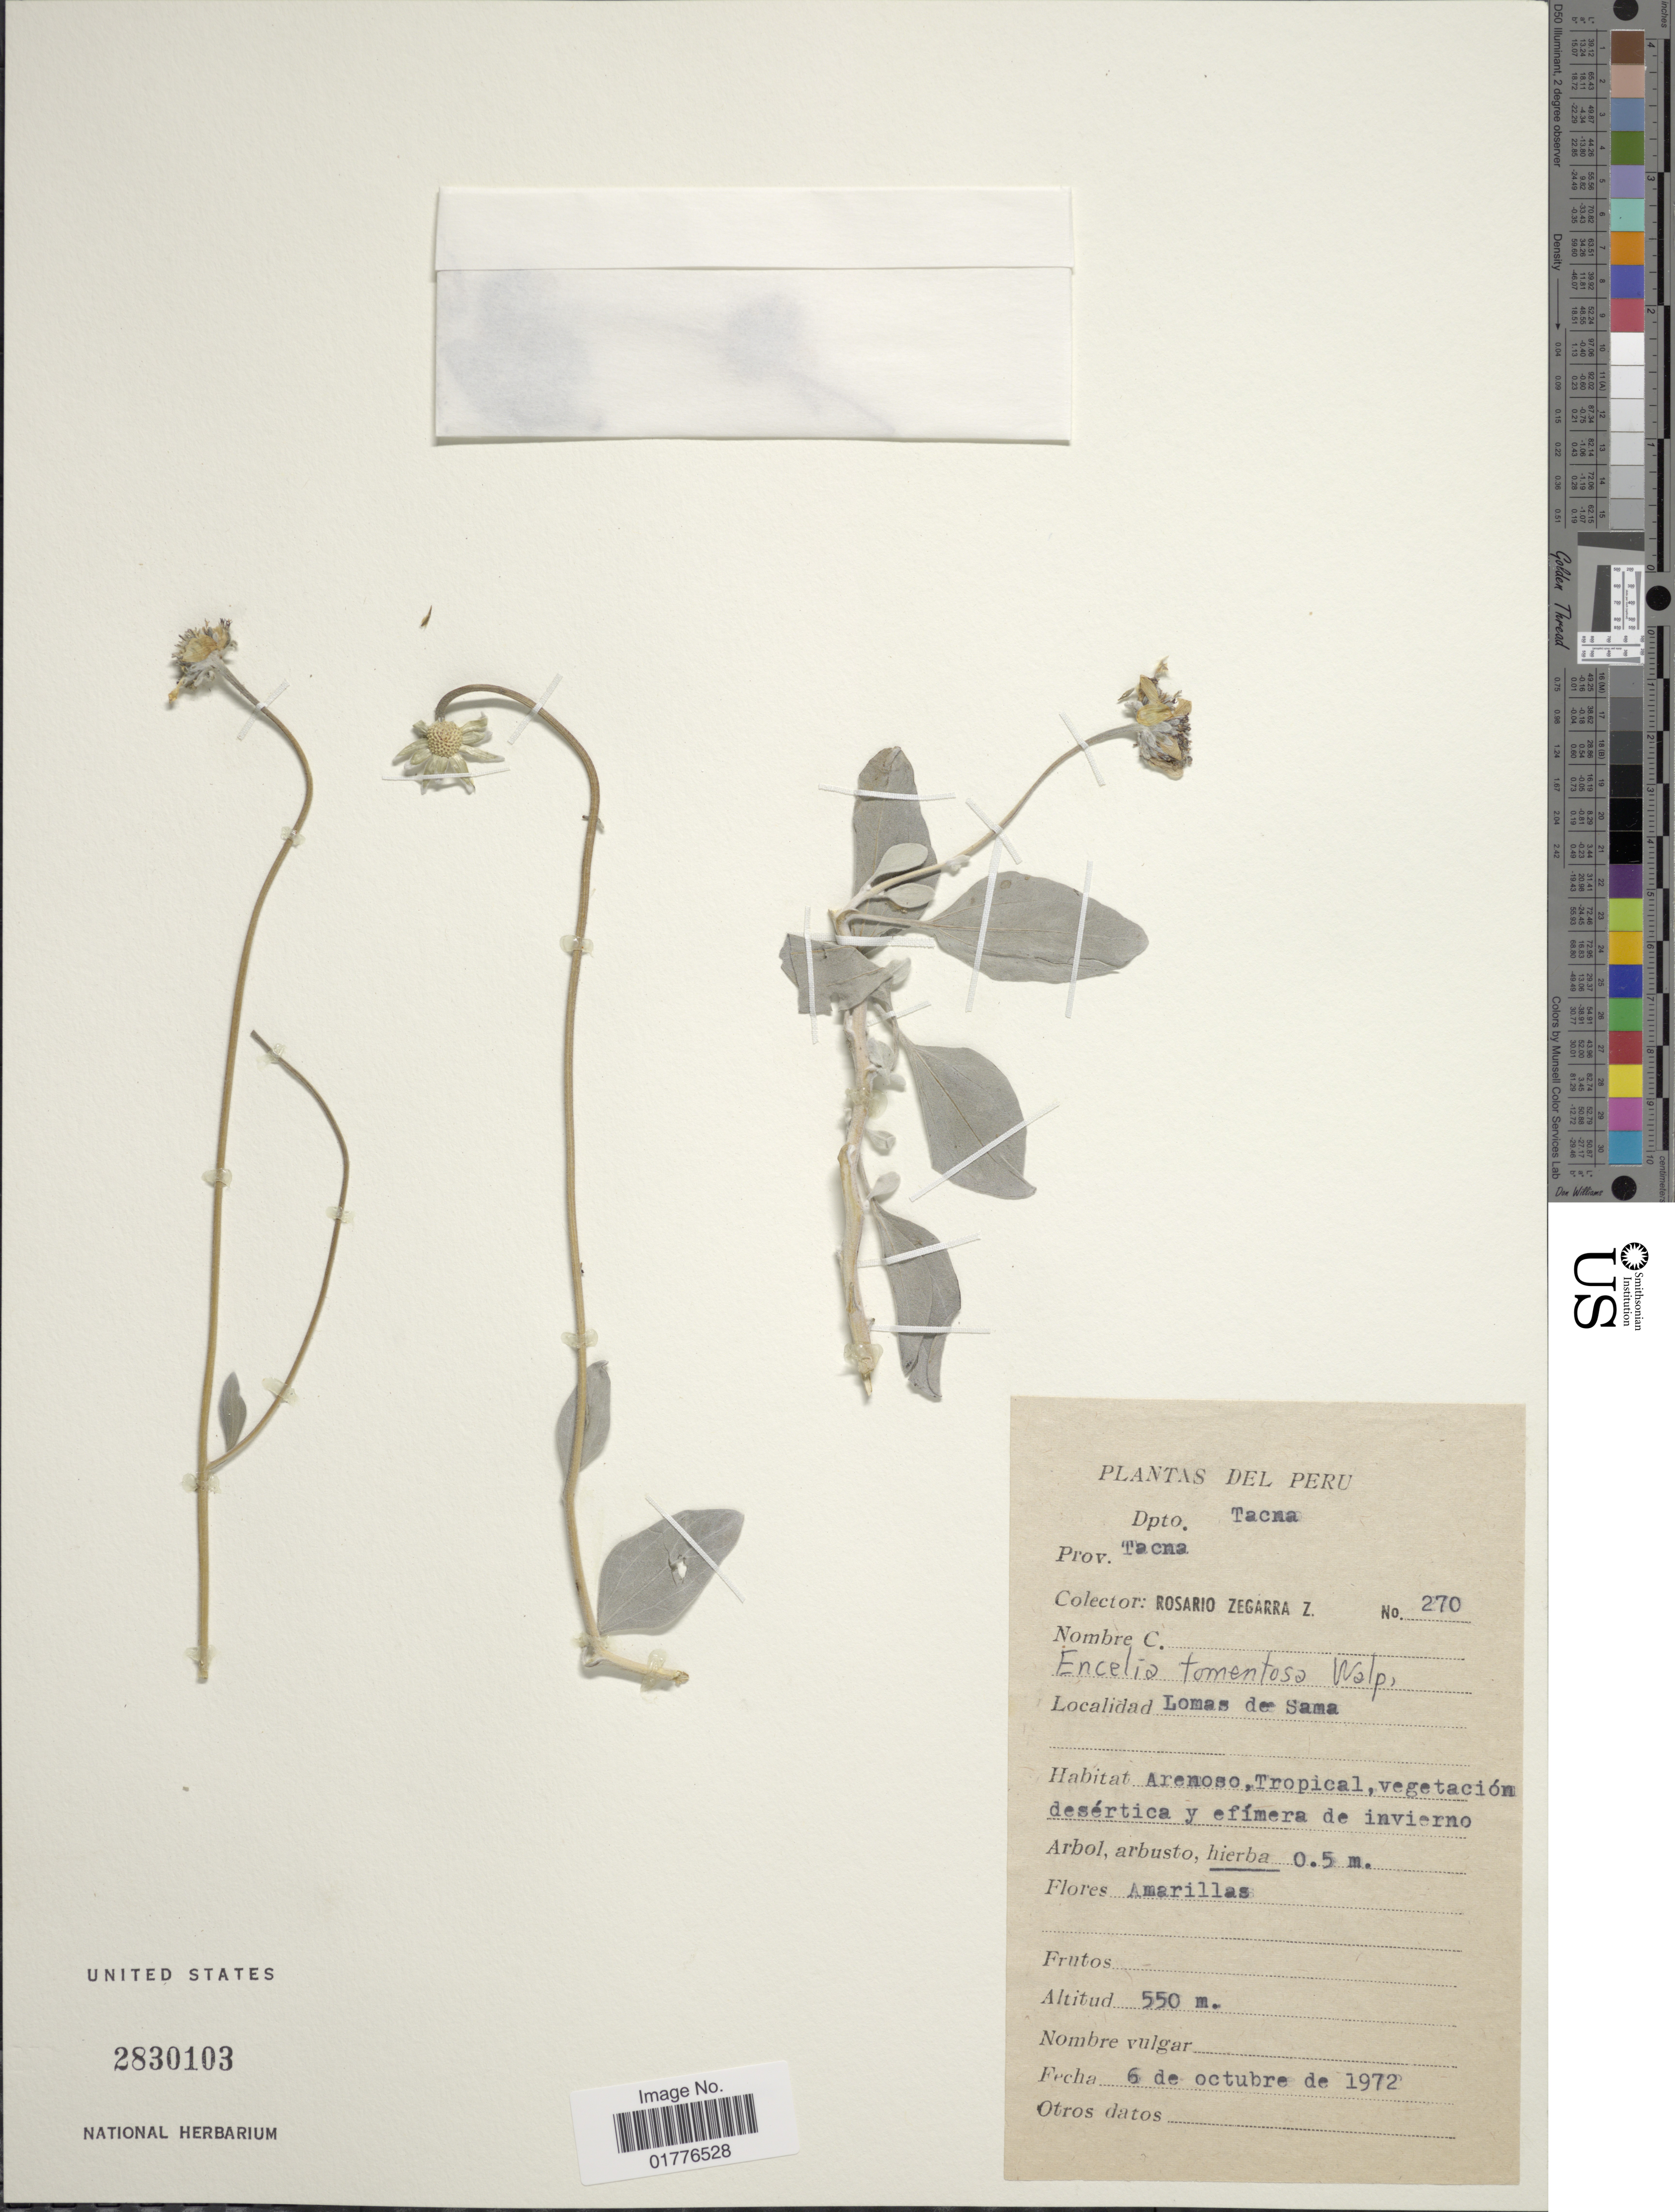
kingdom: Plantae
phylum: Tracheophyta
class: Magnoliopsida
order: Asterales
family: Asteraceae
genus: Encelia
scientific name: Encelia tomentosa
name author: Walp.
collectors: R. Zegarra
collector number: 270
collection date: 1972-10-06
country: Peru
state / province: Tacna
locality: Prov. Tacna. Lomas de Sama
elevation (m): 550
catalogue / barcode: US 2830103